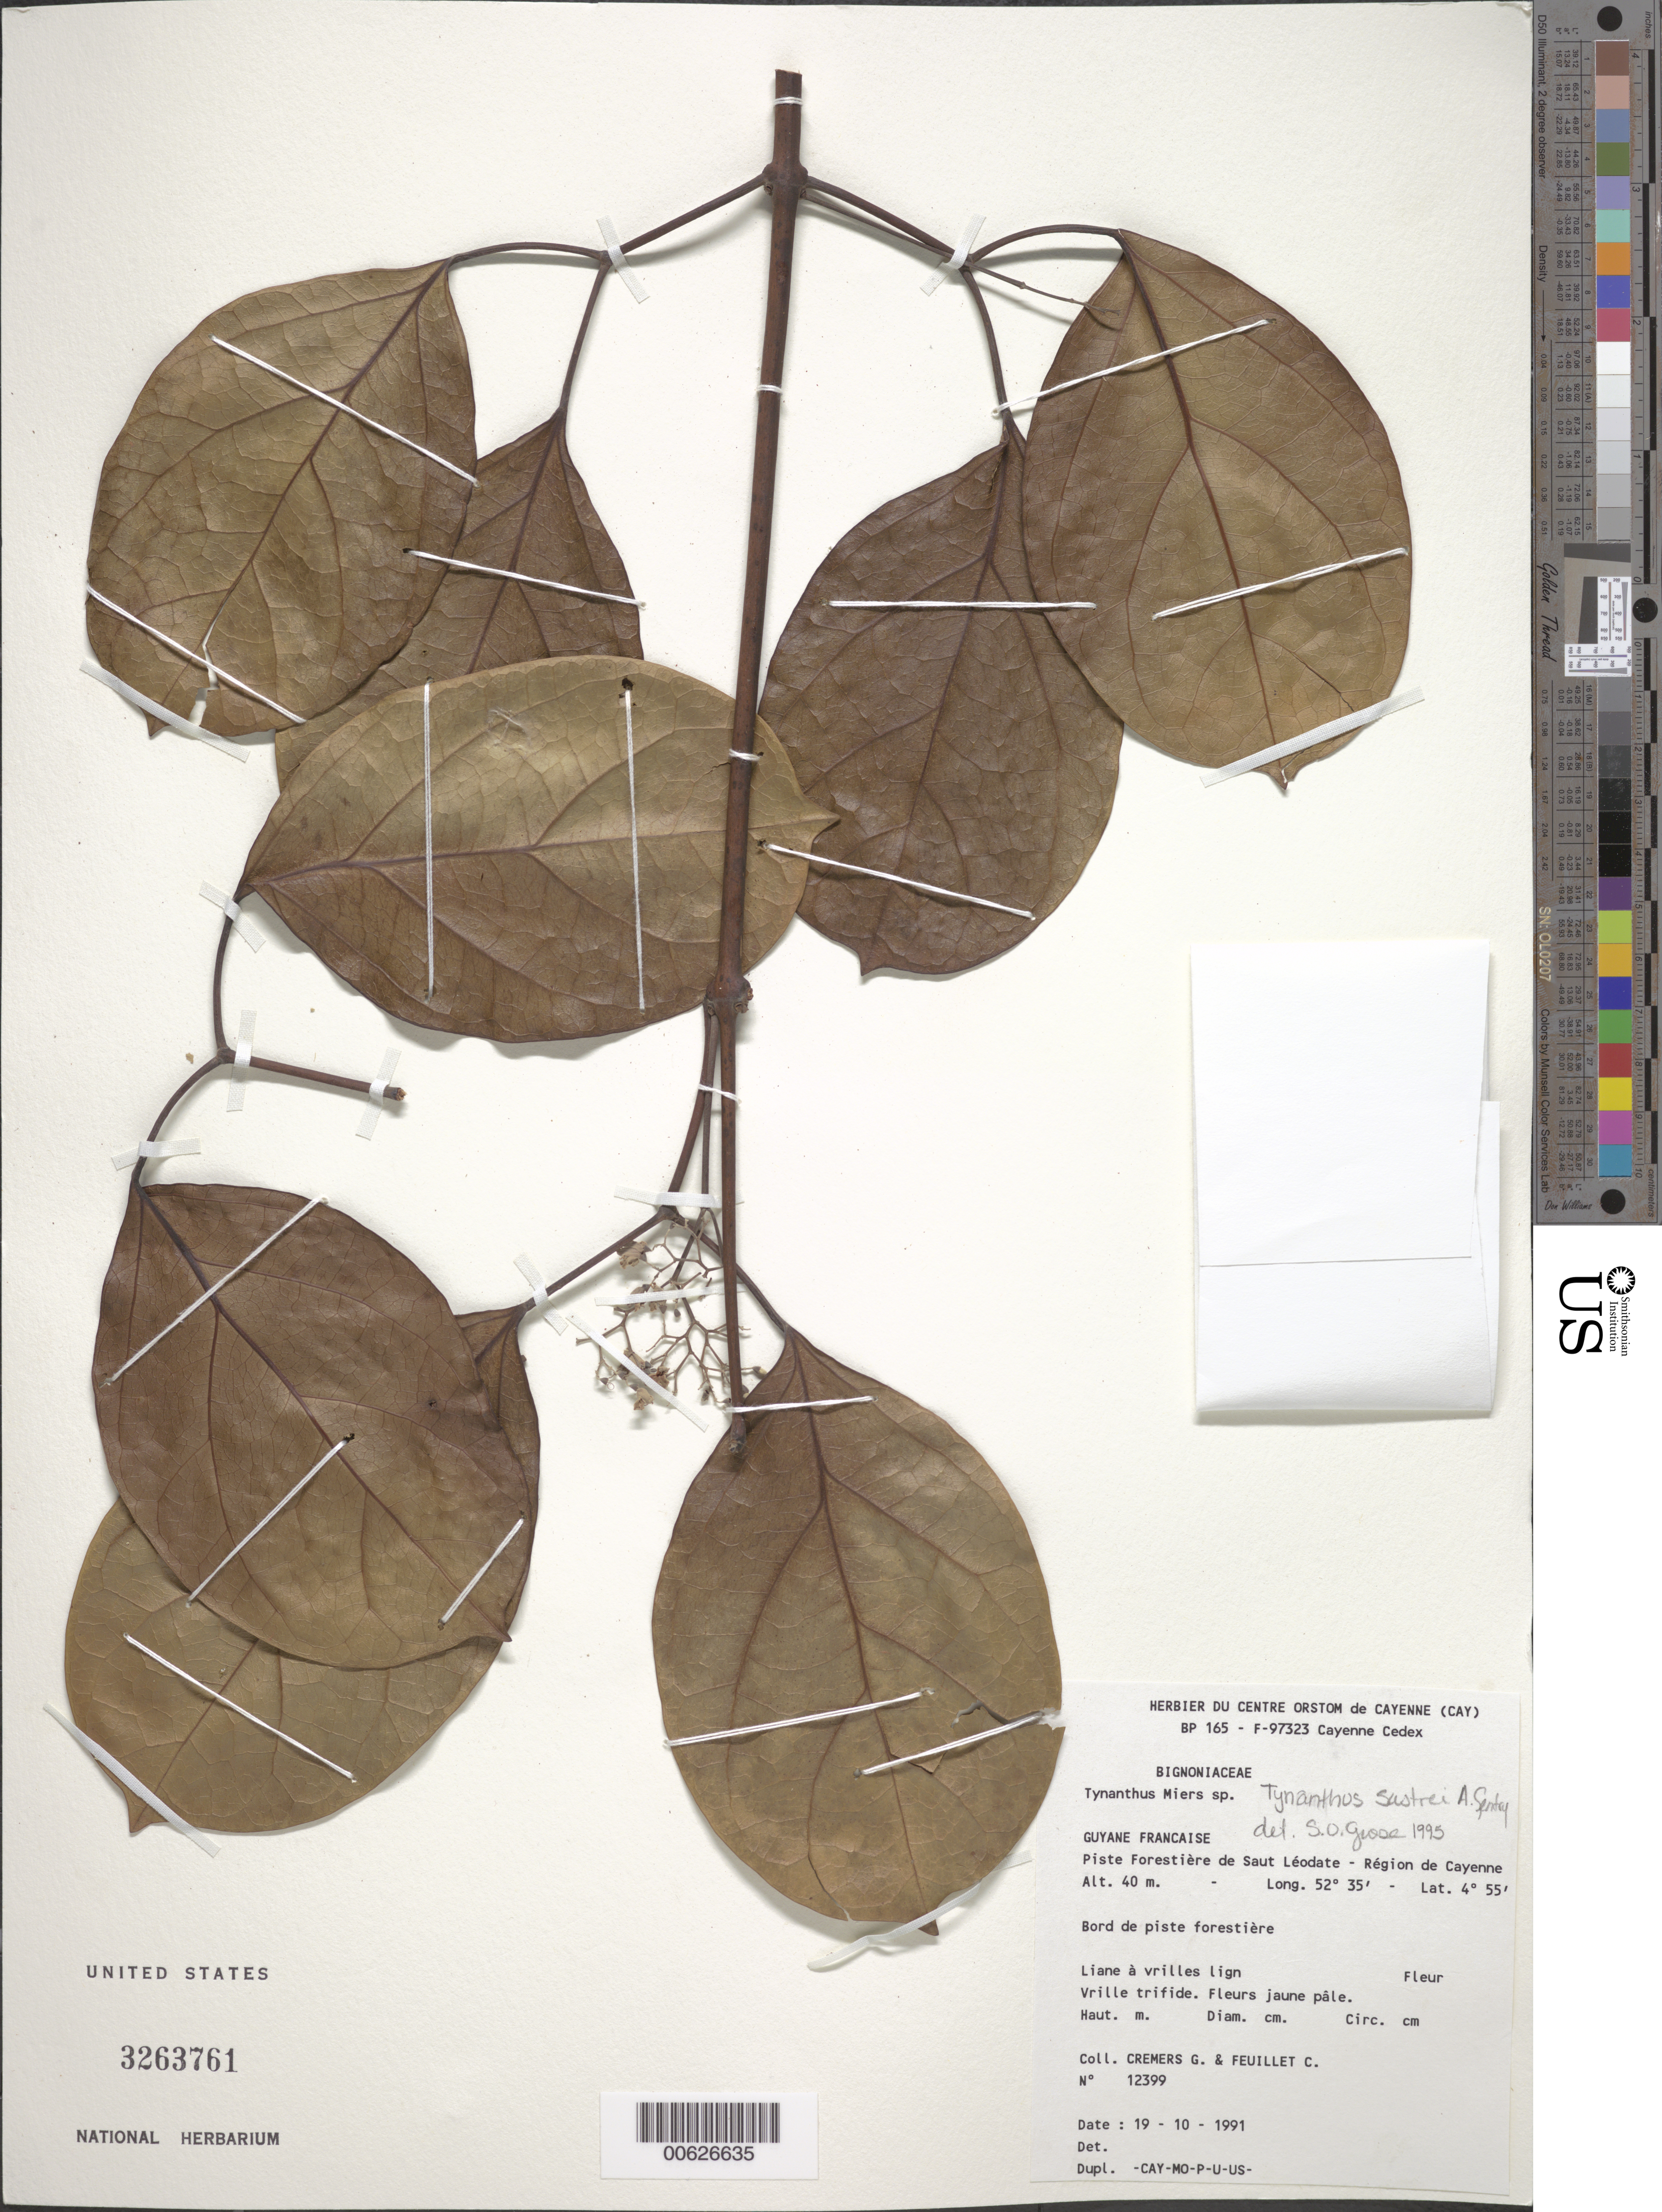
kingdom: Plantae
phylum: Tracheophyta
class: Magnoliopsida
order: Lamiales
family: Bignoniaceae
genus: Tynanthus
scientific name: Tynanthus sastrei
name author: A.H. Gentry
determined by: Grose, S. O.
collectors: G. Cremers & C. Feuillet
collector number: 12399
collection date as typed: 19-Oct-91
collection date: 1991-10-19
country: French Guiana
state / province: Cayenne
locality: Cayenne, vic., piste forestière de Saut Léodate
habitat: Forest trail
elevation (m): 40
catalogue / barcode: US 3263761